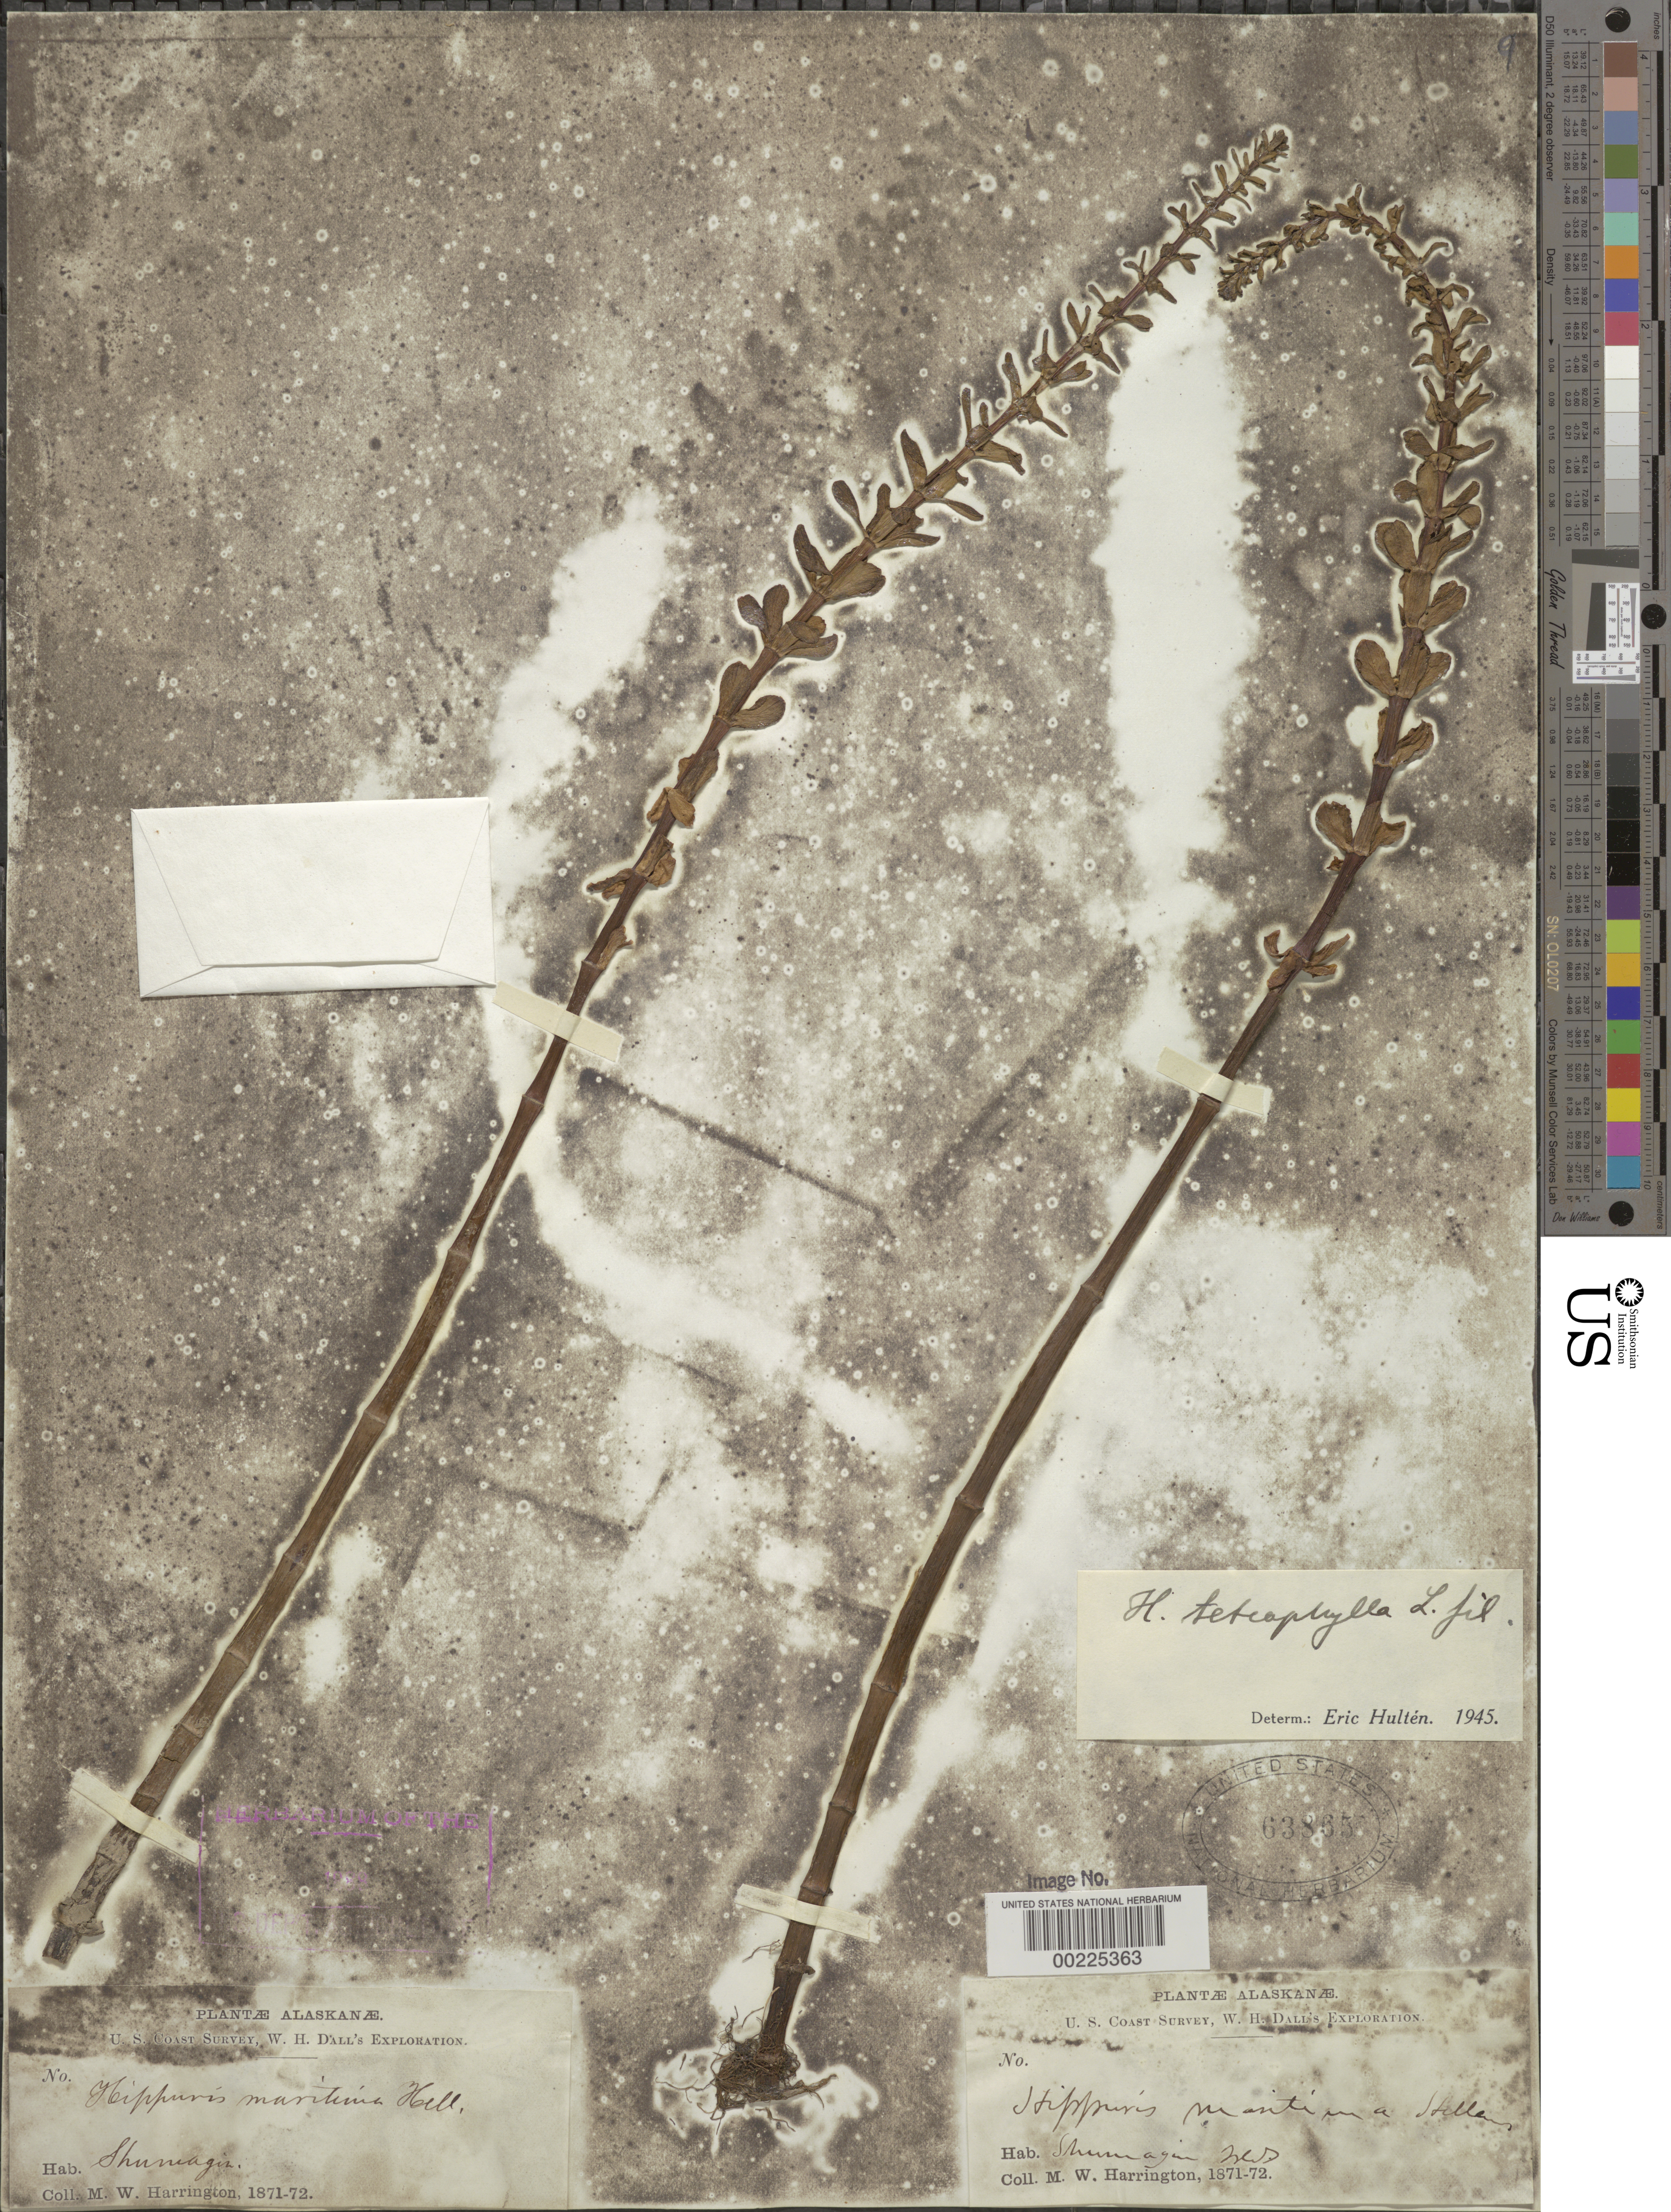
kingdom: Plantae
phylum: Tracheophyta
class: Magnoliopsida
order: Lamiales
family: Plantaginaceae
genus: Hippuris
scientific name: Hippuris tetraphylla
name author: L. f.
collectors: M. W. Harrington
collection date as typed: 1871 to -- -- 1872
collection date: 1871/1872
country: United States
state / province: Alaska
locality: Shuniagin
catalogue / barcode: US 63865